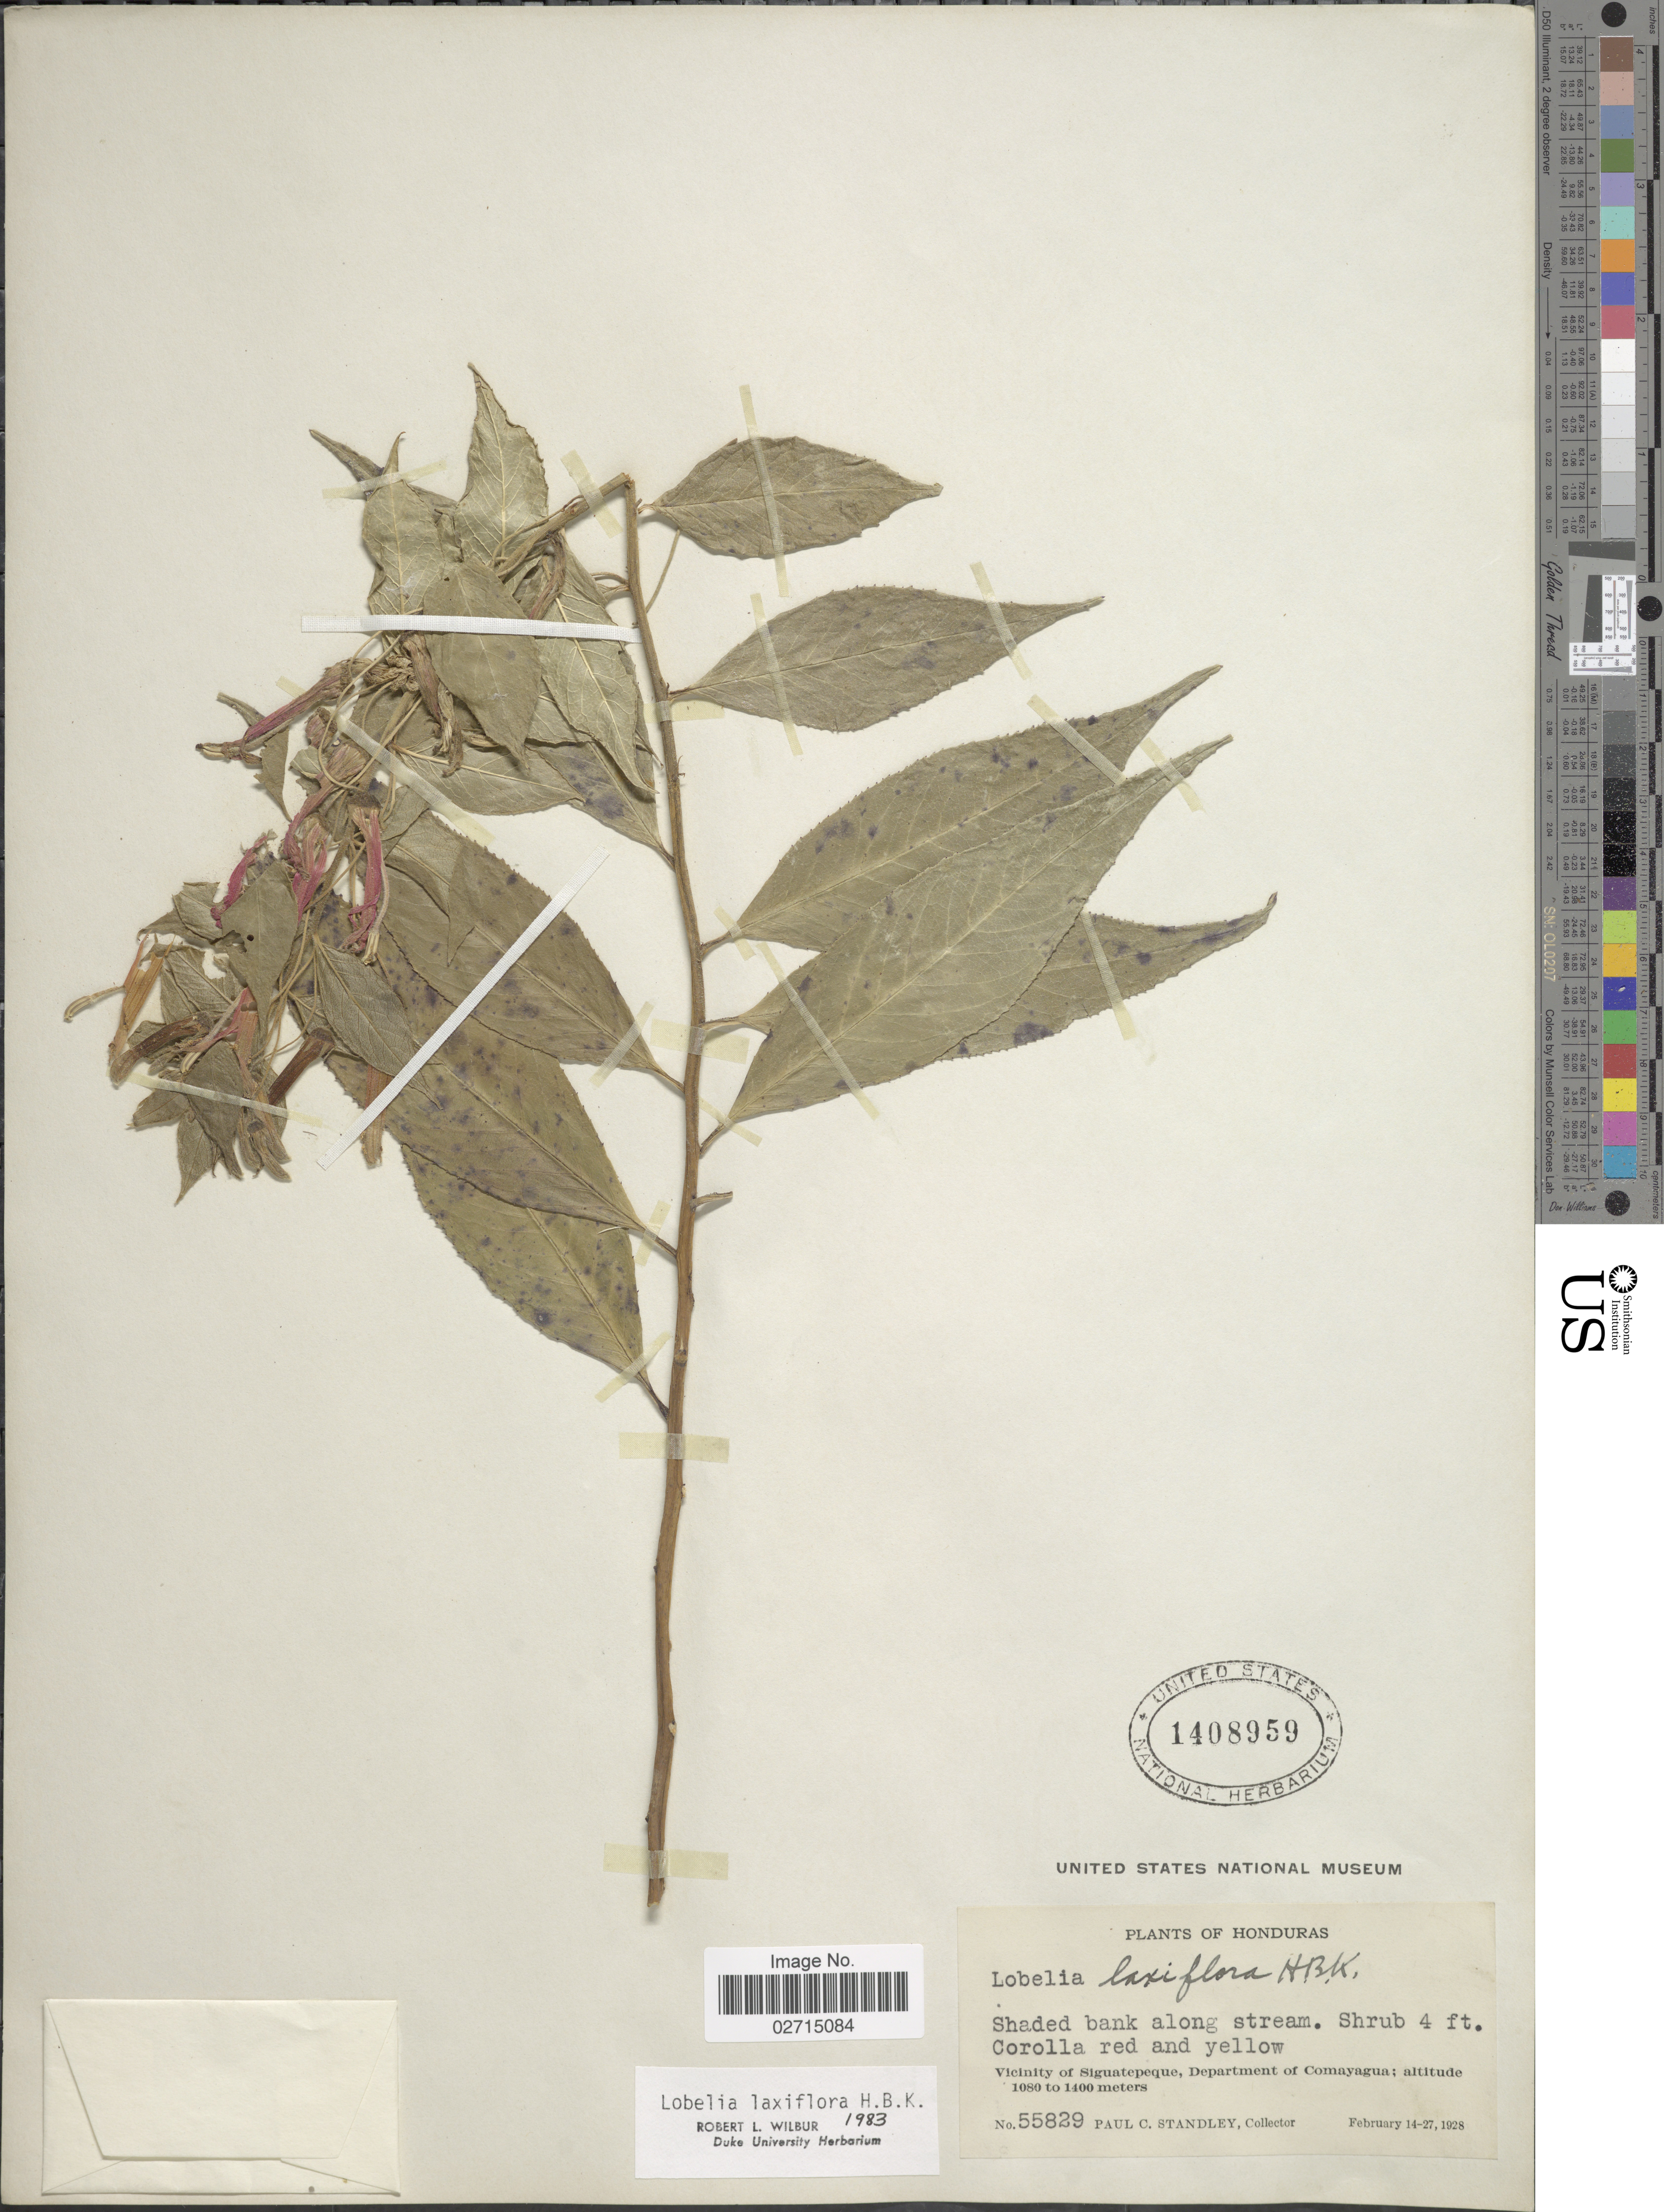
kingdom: Plantae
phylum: Tracheophyta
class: Magnoliopsida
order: Asterales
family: Campanulaceae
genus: Lobelia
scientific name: Lobelia laxiflora subsp. laxiflora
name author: Kunth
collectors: P. C. Standley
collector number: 55829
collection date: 1928-02-14/1928-02-27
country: Honduras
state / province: Comayagua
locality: Vicinity of Siguatepeque, Department of Comayagua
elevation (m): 1080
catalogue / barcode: US 1408959